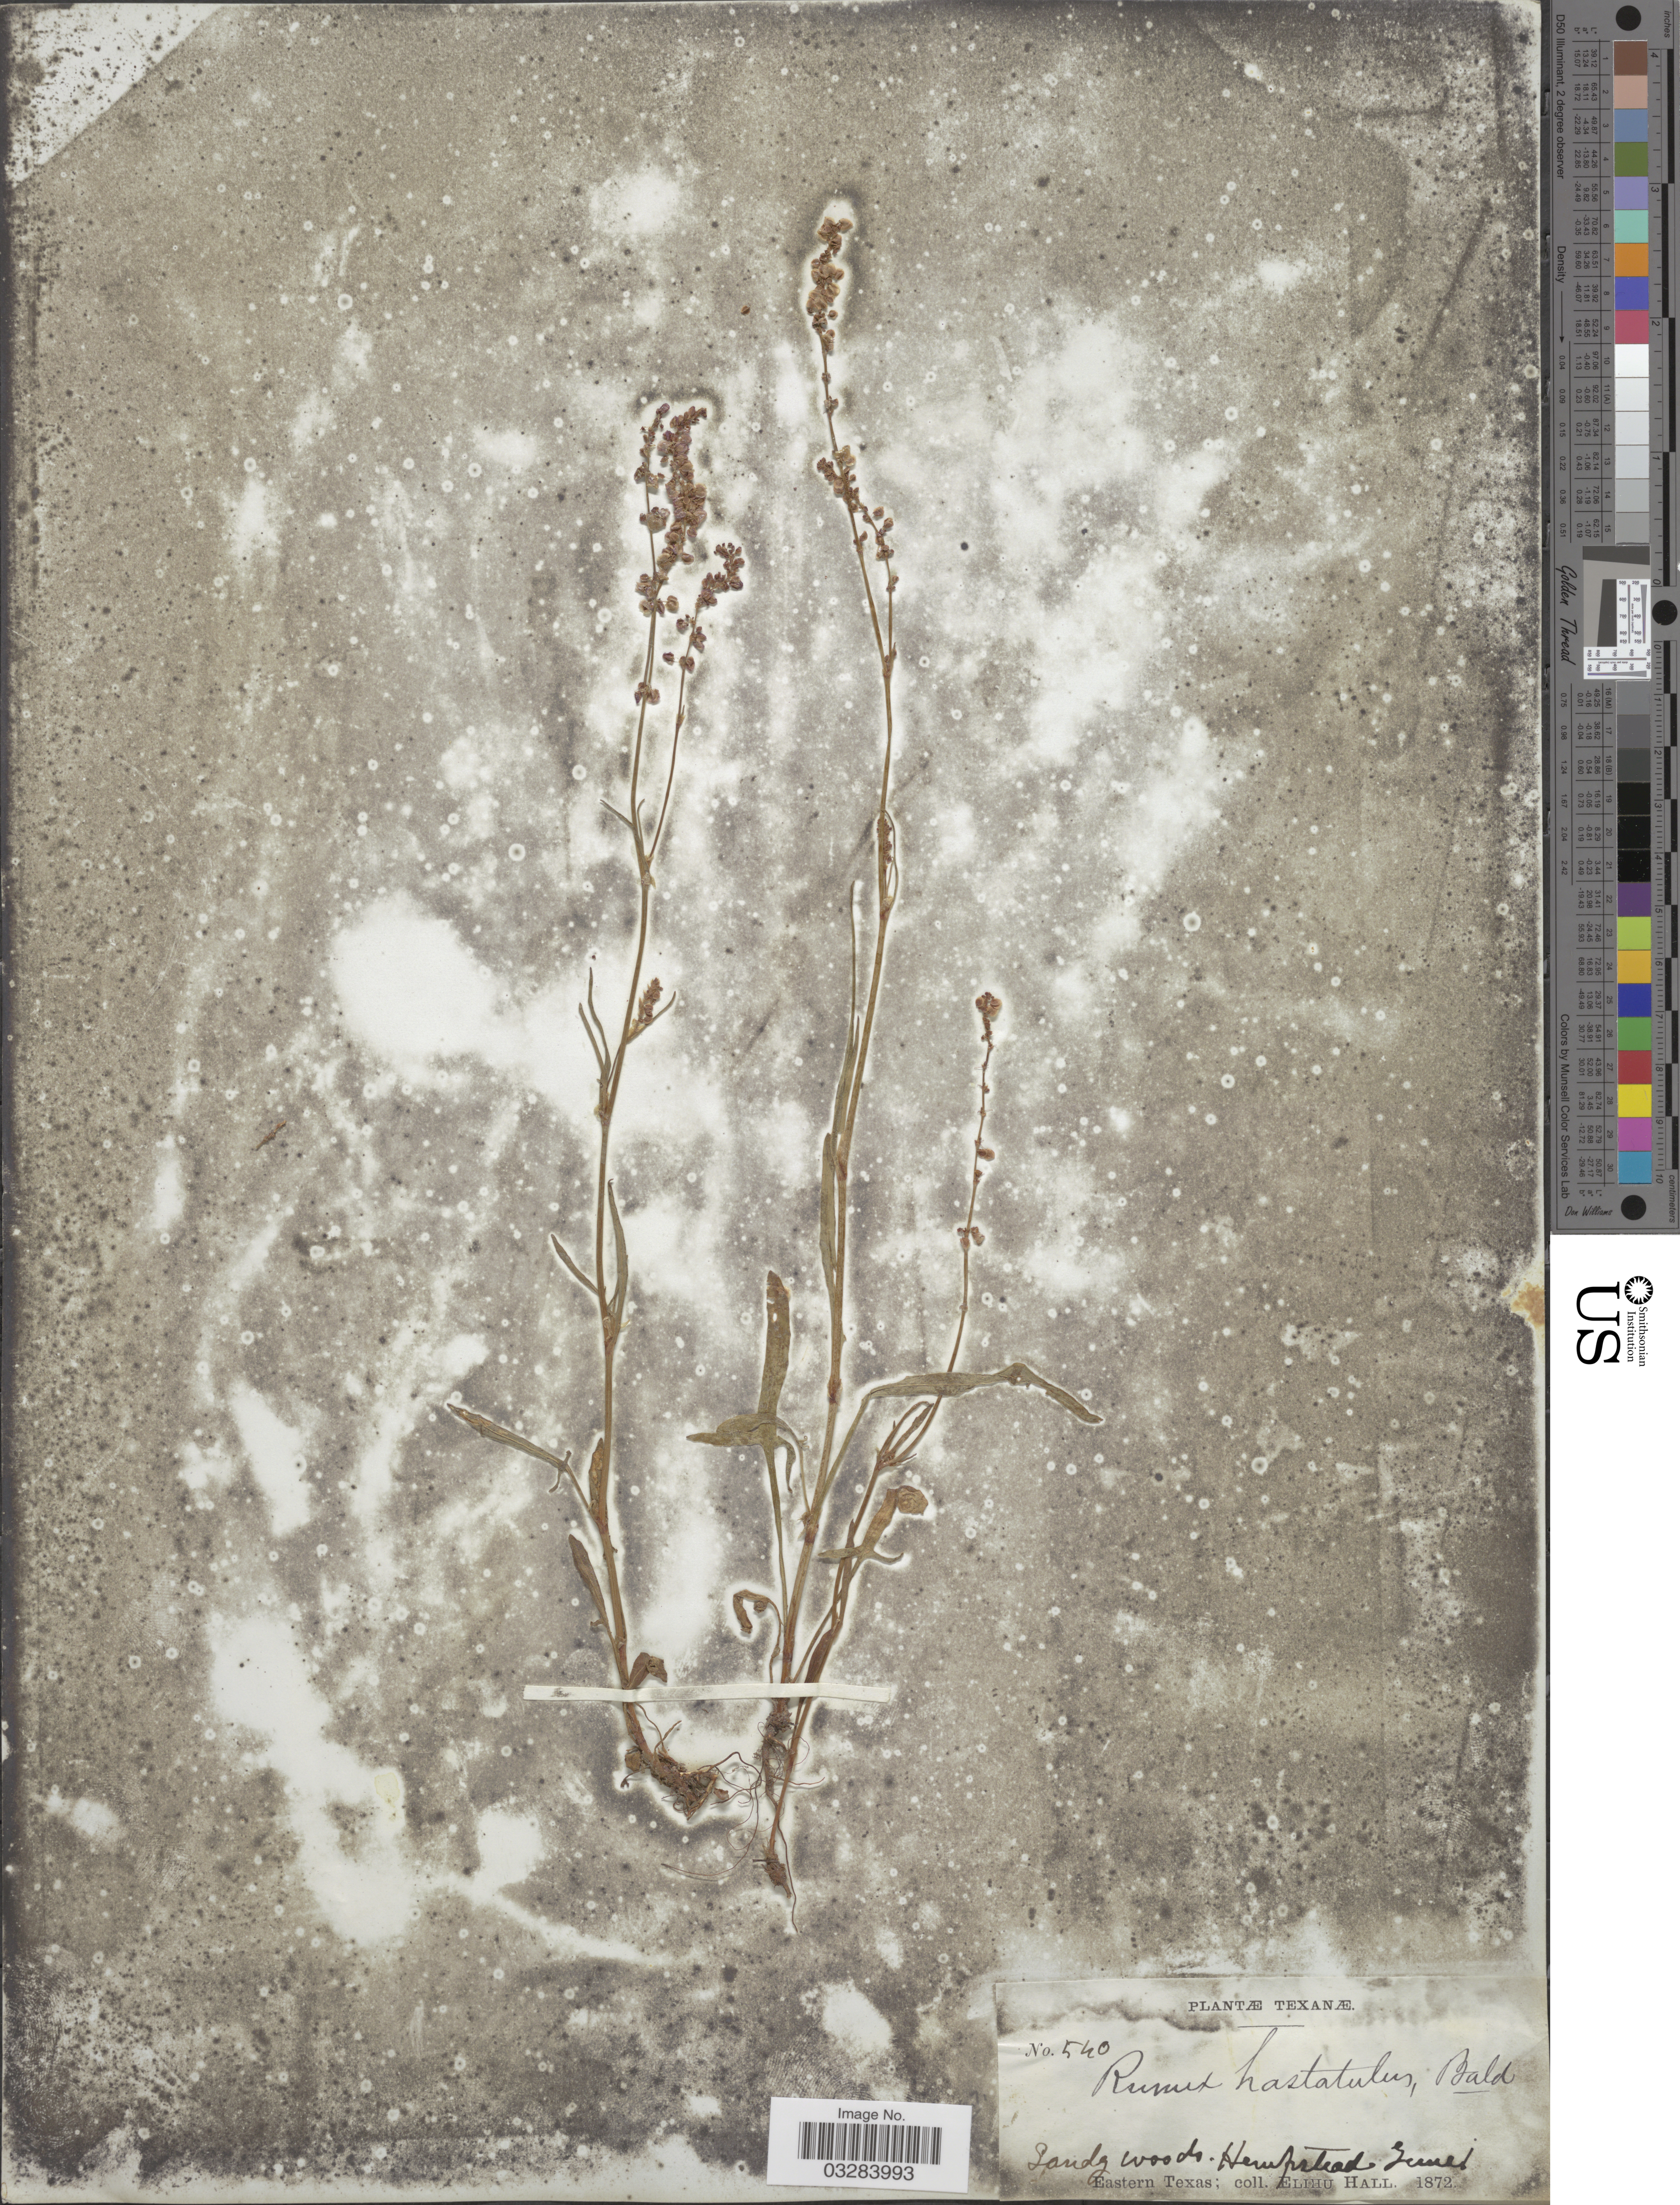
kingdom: Plantae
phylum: Tracheophyta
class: Magnoliopsida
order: Caryophyllales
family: Polygonaceae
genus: Rumex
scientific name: Rumex hastatulus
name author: Baldwin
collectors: E. Hall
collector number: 540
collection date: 1872-06-06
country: United States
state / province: Texas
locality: Hempstead. Eastern Texas.